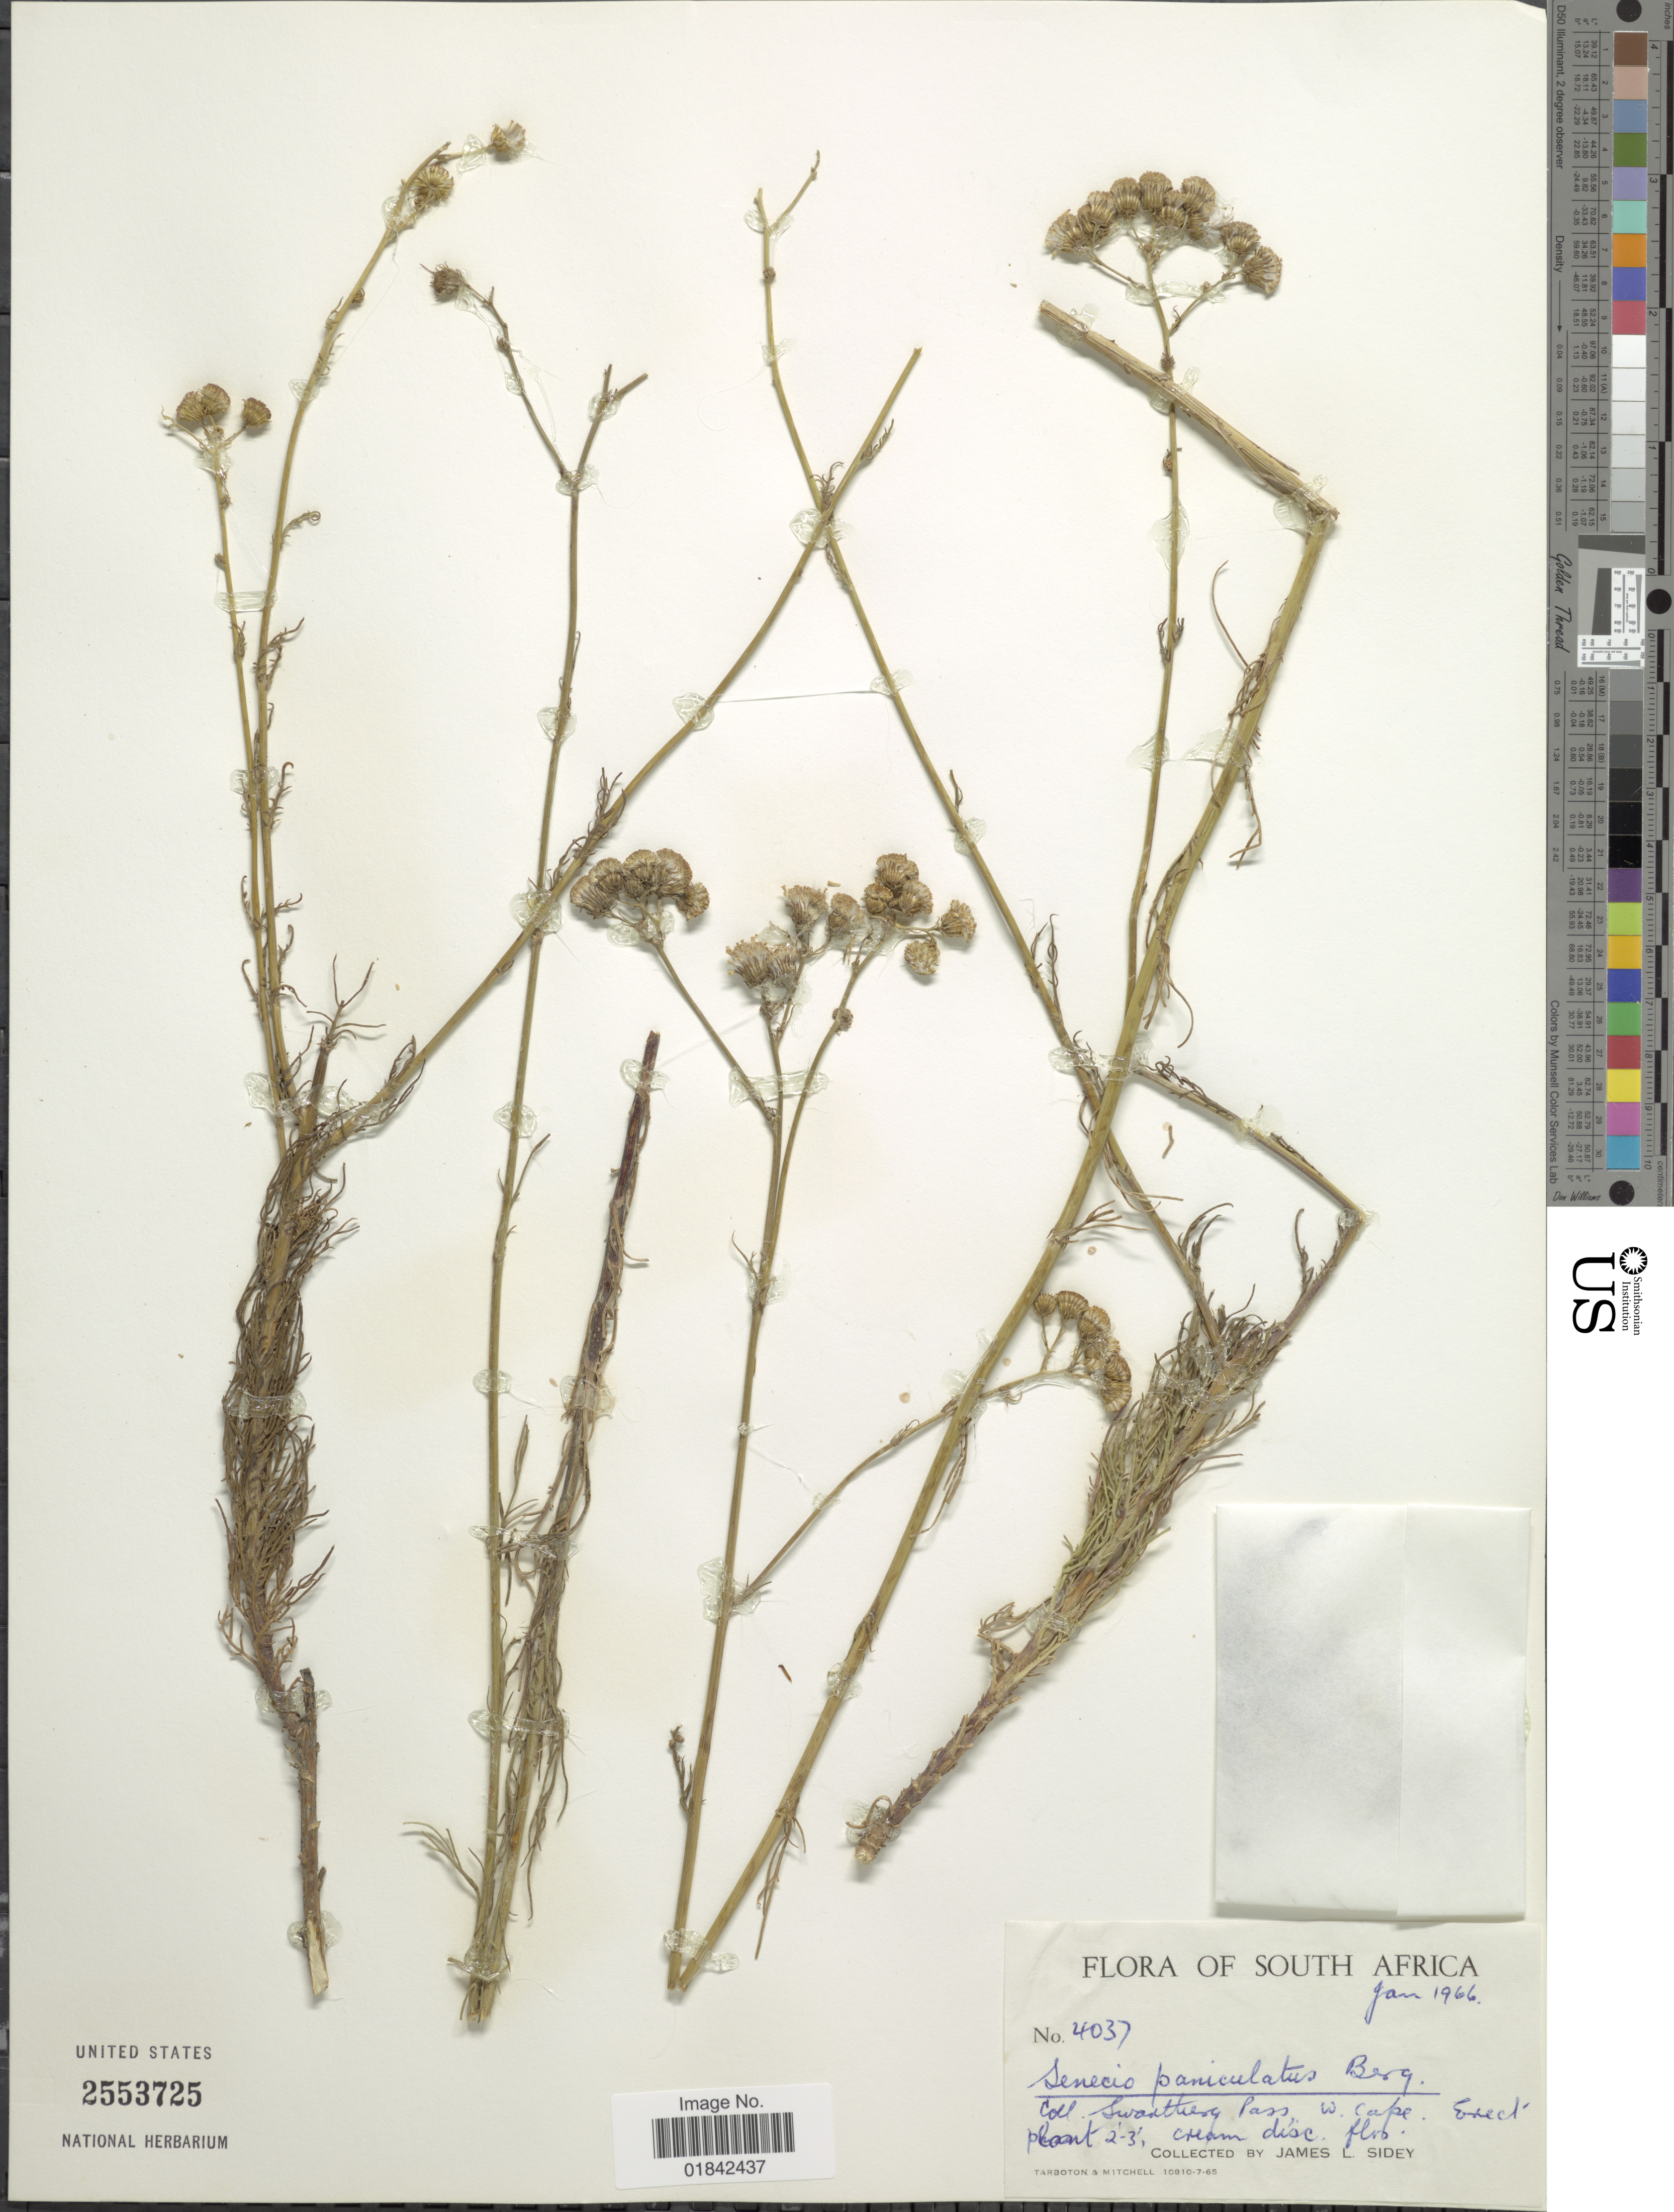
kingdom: Plantae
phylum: Tracheophyta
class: Magnoliopsida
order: Asterales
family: Asteraceae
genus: Senecio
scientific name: Senecio paniculatus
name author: P.J. Bergius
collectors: J. L. Sidey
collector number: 4037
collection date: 1966-01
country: South Africa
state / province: Western Cape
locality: Swartberg Pass, W. Cape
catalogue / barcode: US 2553725